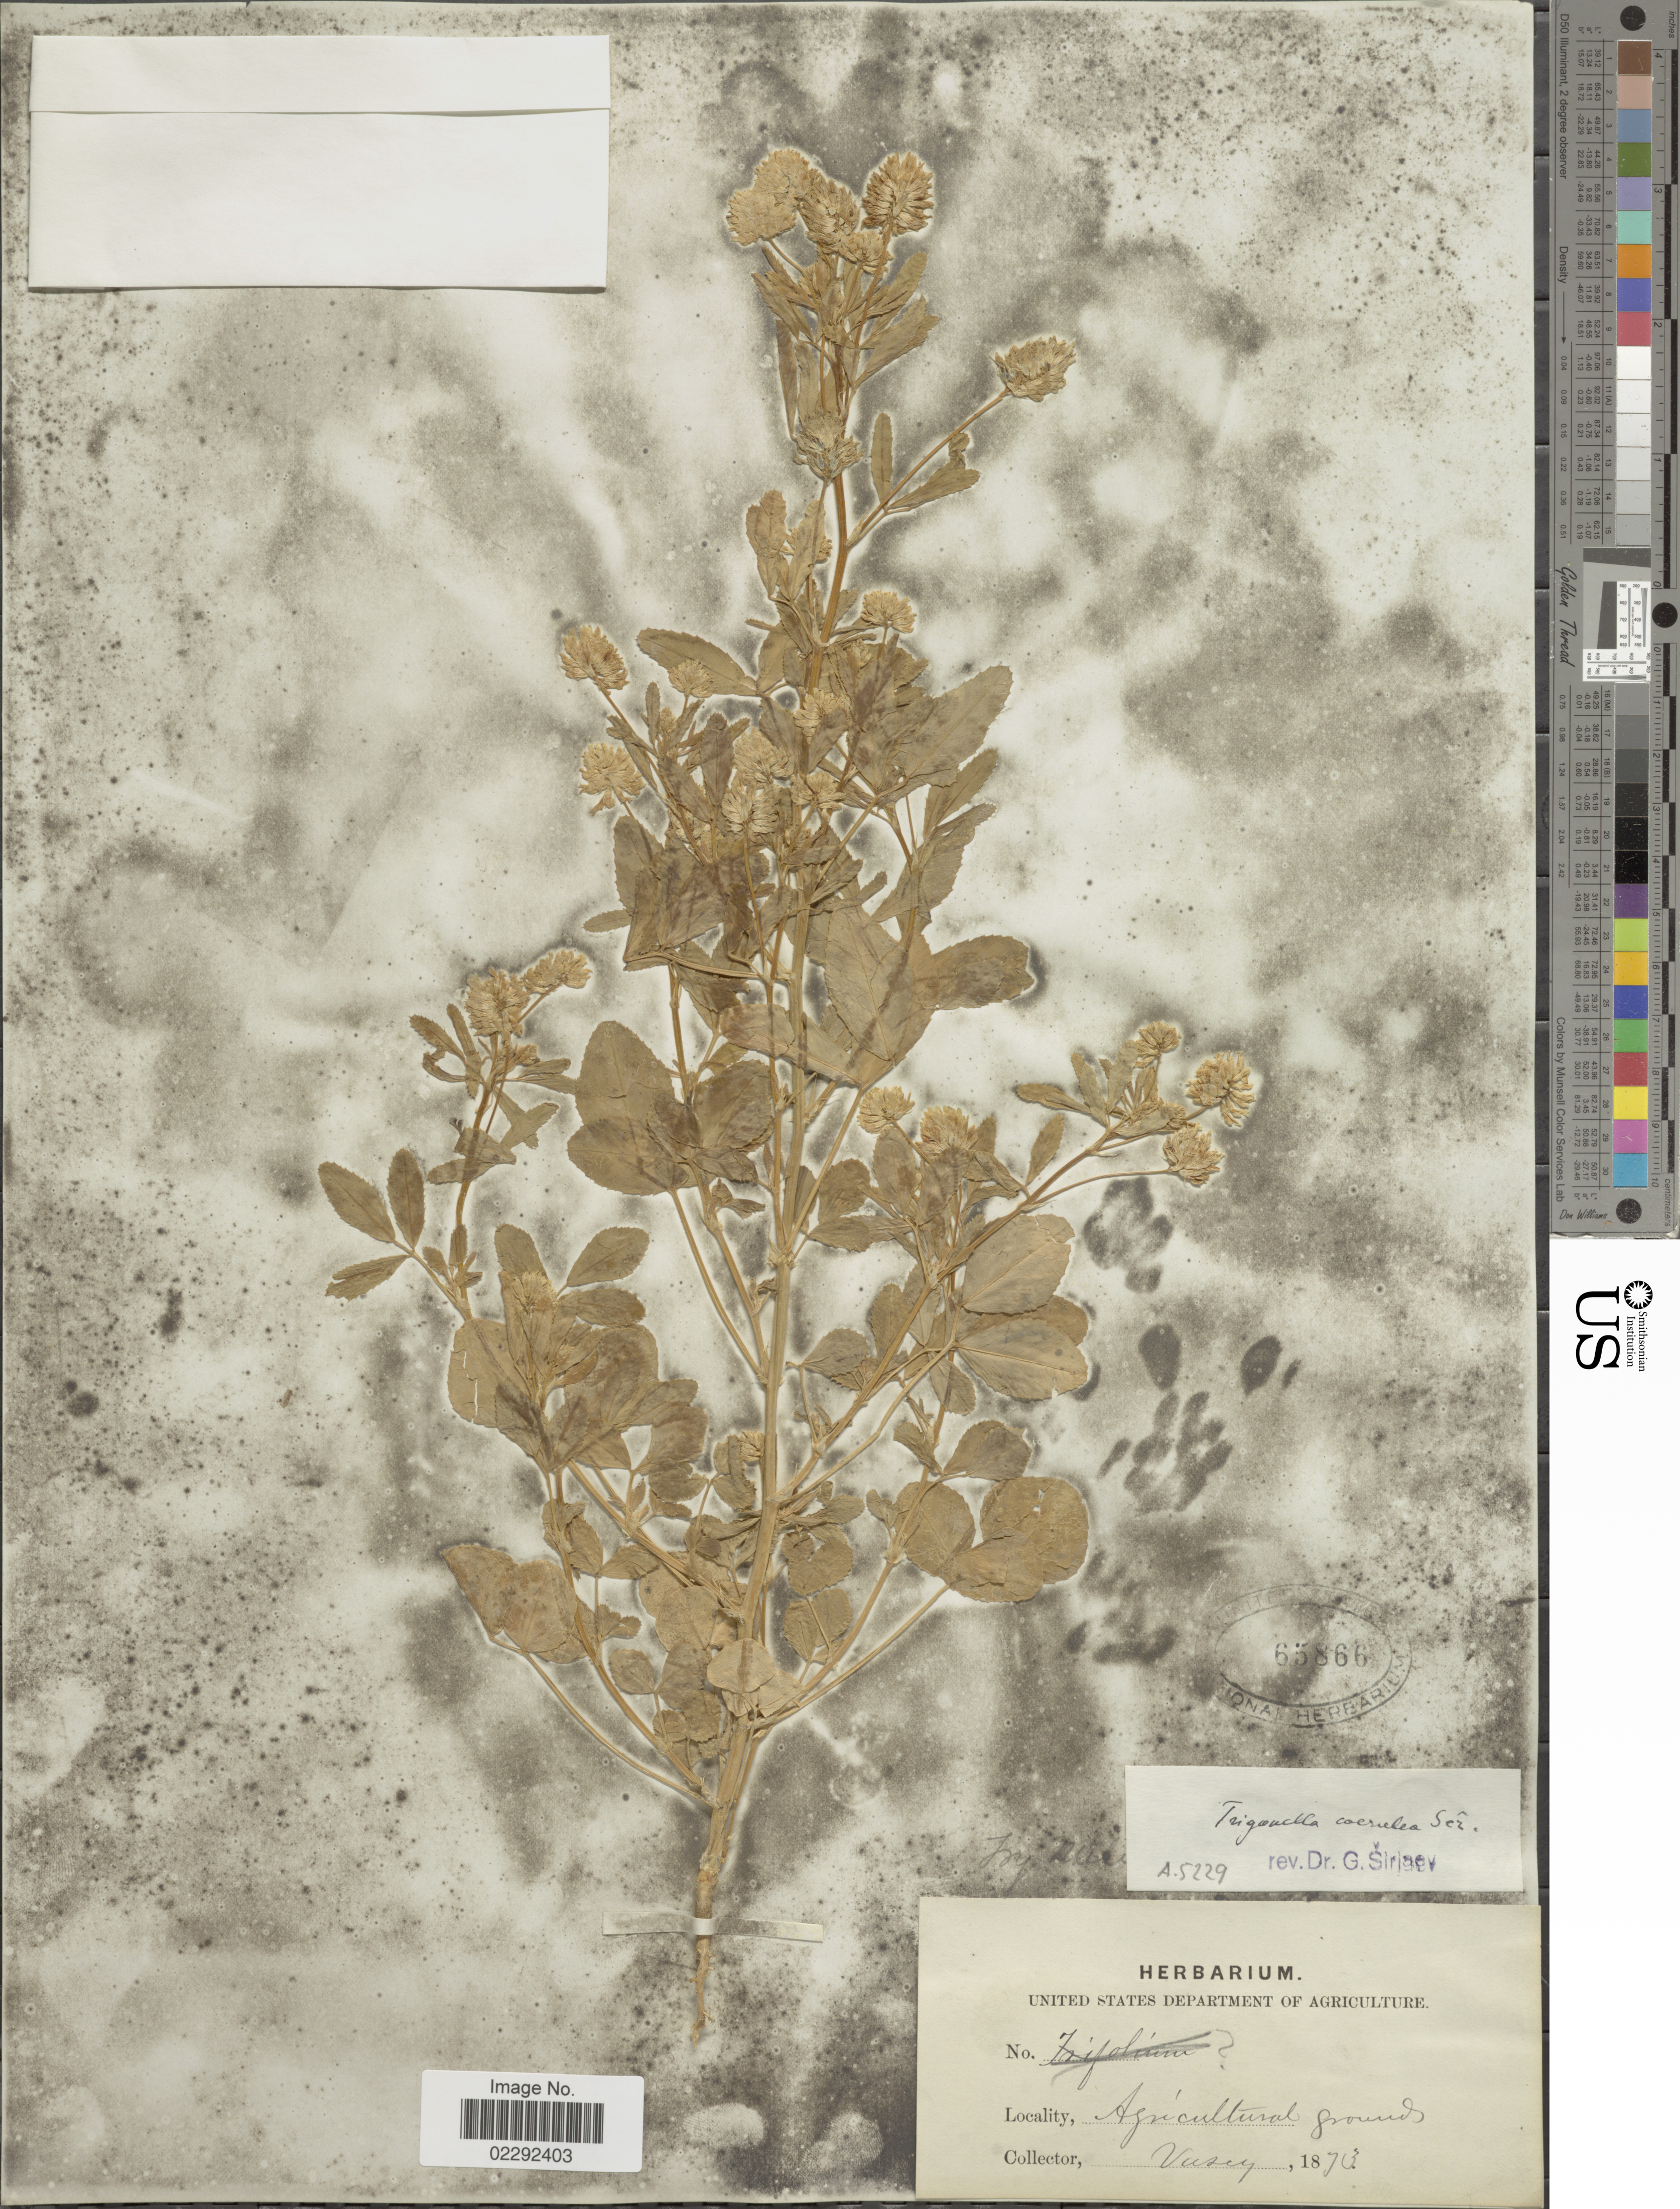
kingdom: Plantae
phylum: Tracheophyta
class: Magnoliopsida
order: Fabales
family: Fabaceae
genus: Trigonella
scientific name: Trigonella coerulea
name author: (Desr.) Ser.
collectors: Vasey, --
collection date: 1873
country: United States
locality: Agricultural grounds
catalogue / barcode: US 65866